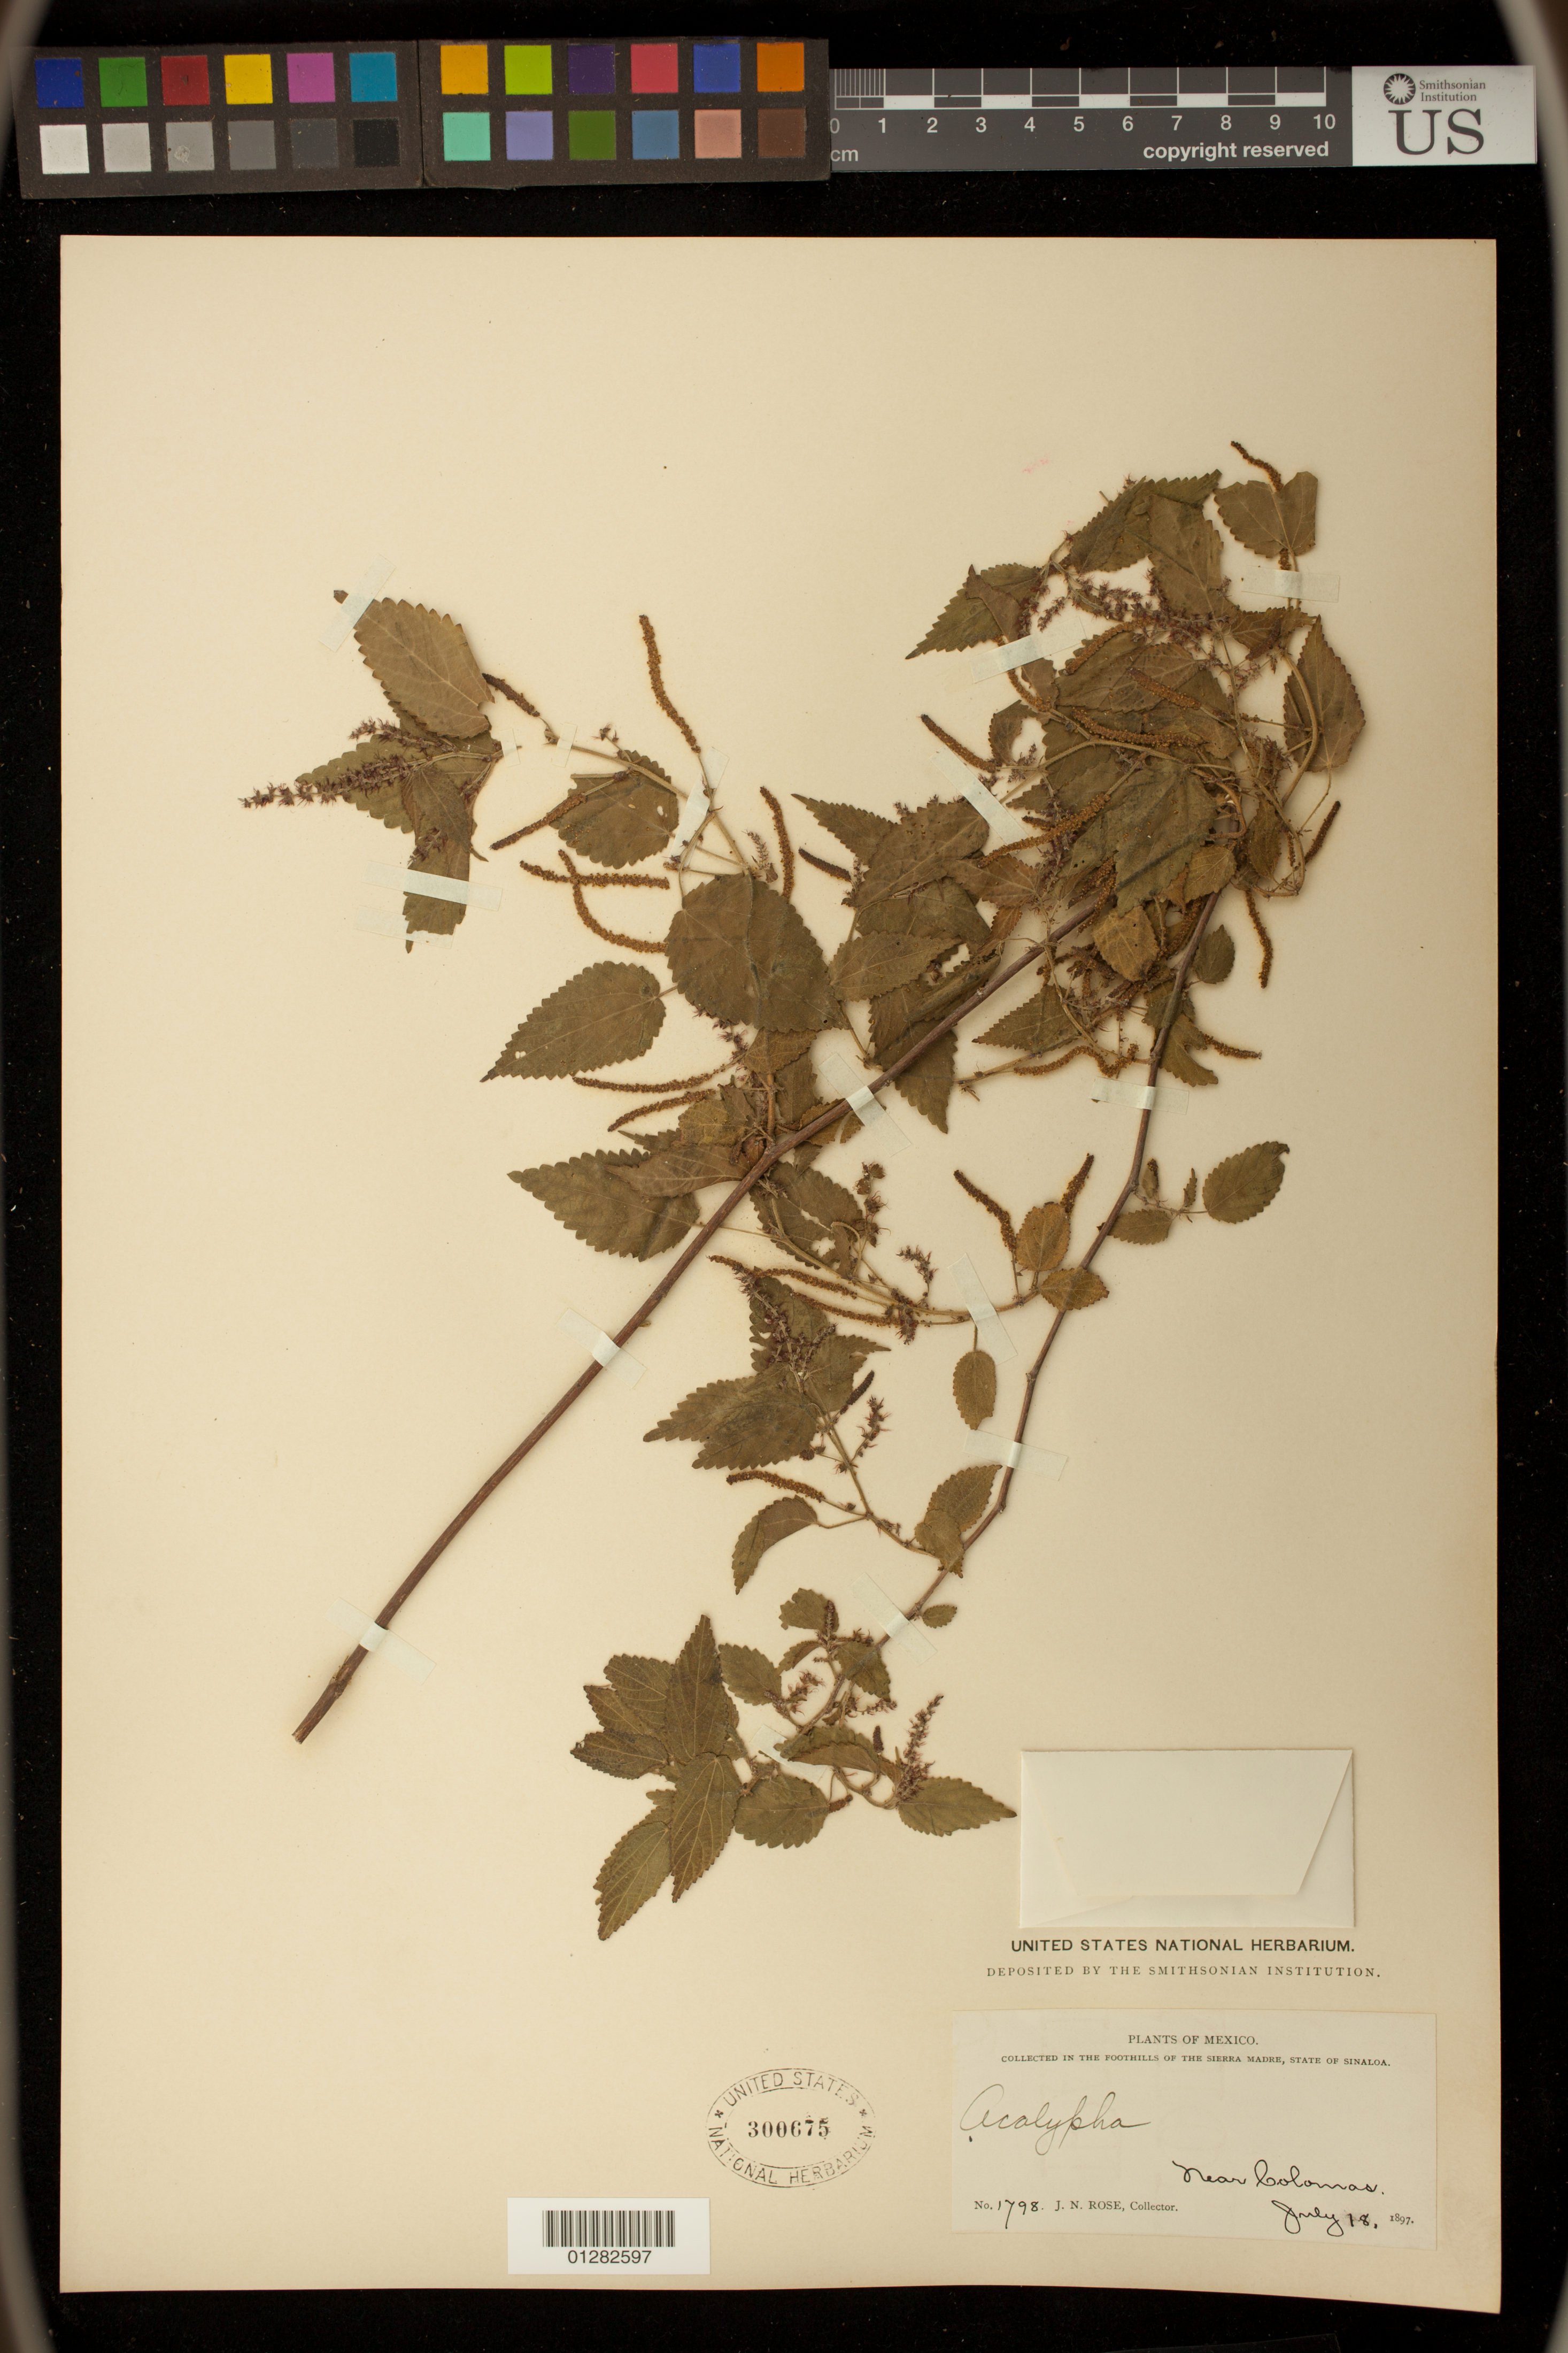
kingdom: Plantae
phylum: Tracheophyta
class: Magnoliopsida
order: Malpighiales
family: Euphorbiaceae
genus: Acalypha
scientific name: Acalypha subviscida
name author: S. Watson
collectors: R. McVaugh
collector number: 1798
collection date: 1897-07-18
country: Mexico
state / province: Sinaloa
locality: In foothills of the Sierre Madre.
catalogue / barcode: US 300675